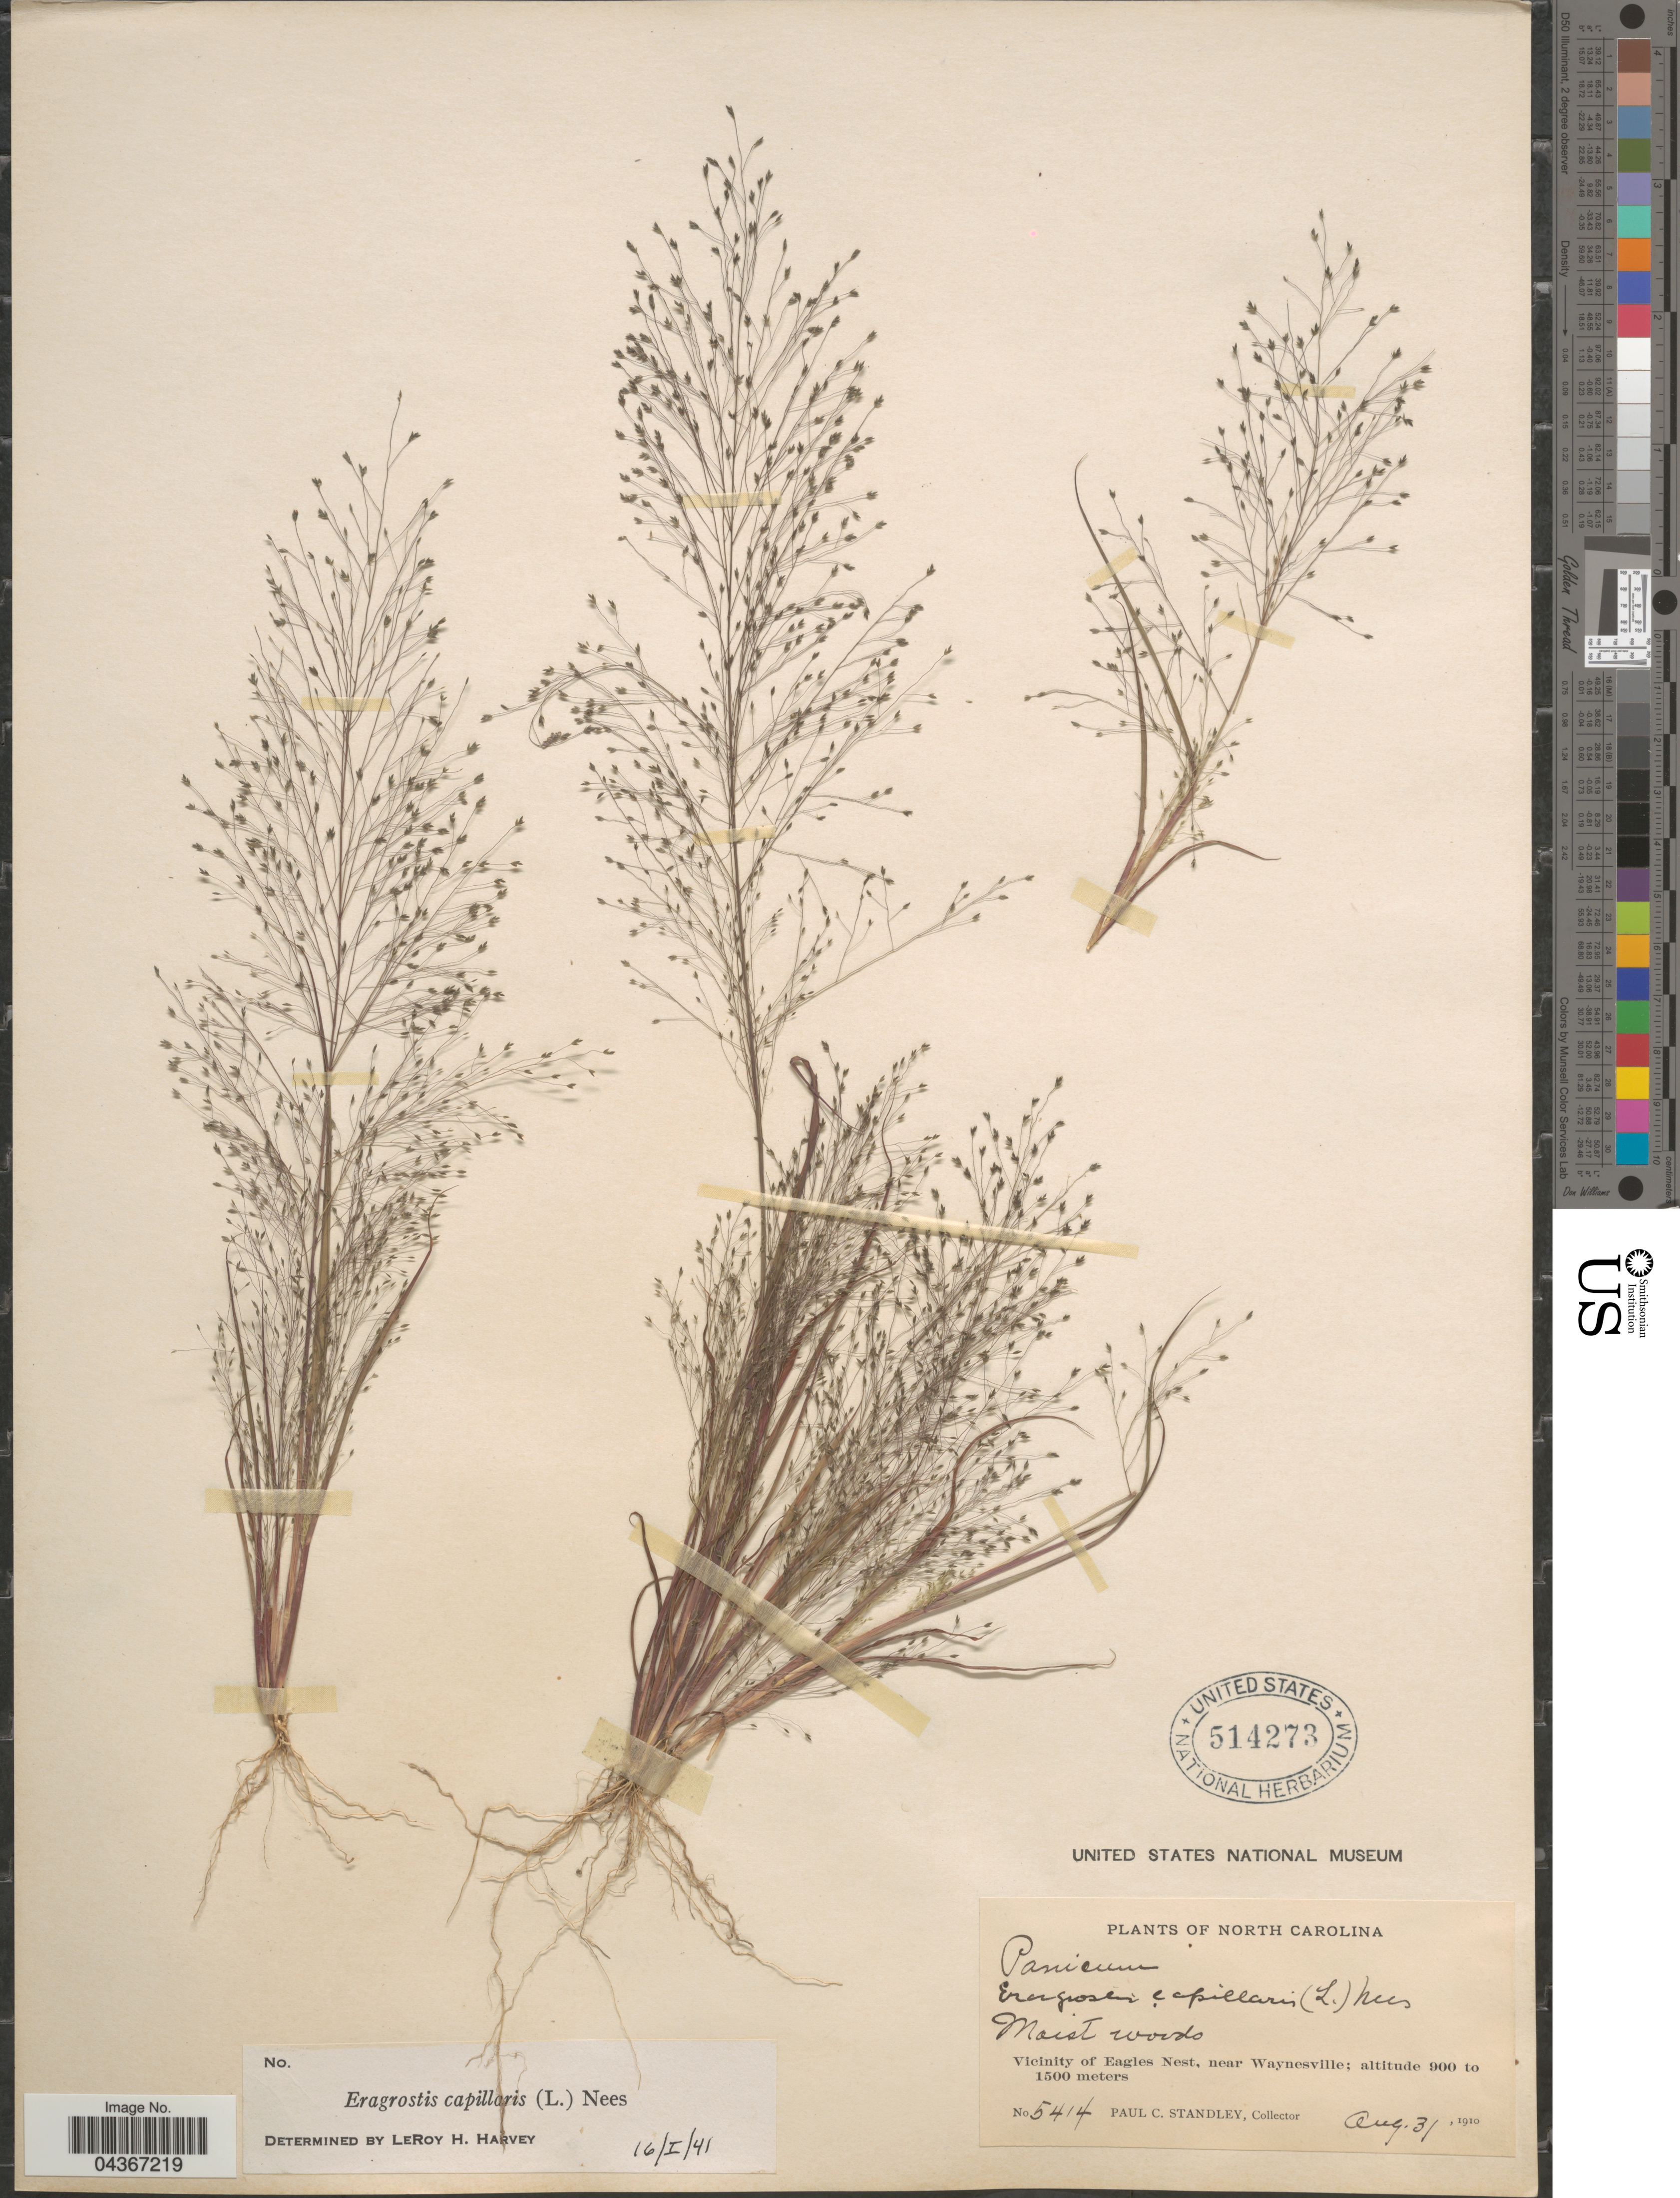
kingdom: Plantae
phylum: Tracheophyta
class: Liliopsida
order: Poales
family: Poaceae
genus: Eragrostis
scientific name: Eragrostis capillaris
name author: (L.) Nees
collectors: P. C. Standley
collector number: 5414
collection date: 1910-08-31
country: United States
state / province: North Carolina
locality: Vicinity of Eagles Nest, near Waynesville.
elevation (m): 900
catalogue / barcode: US 514273